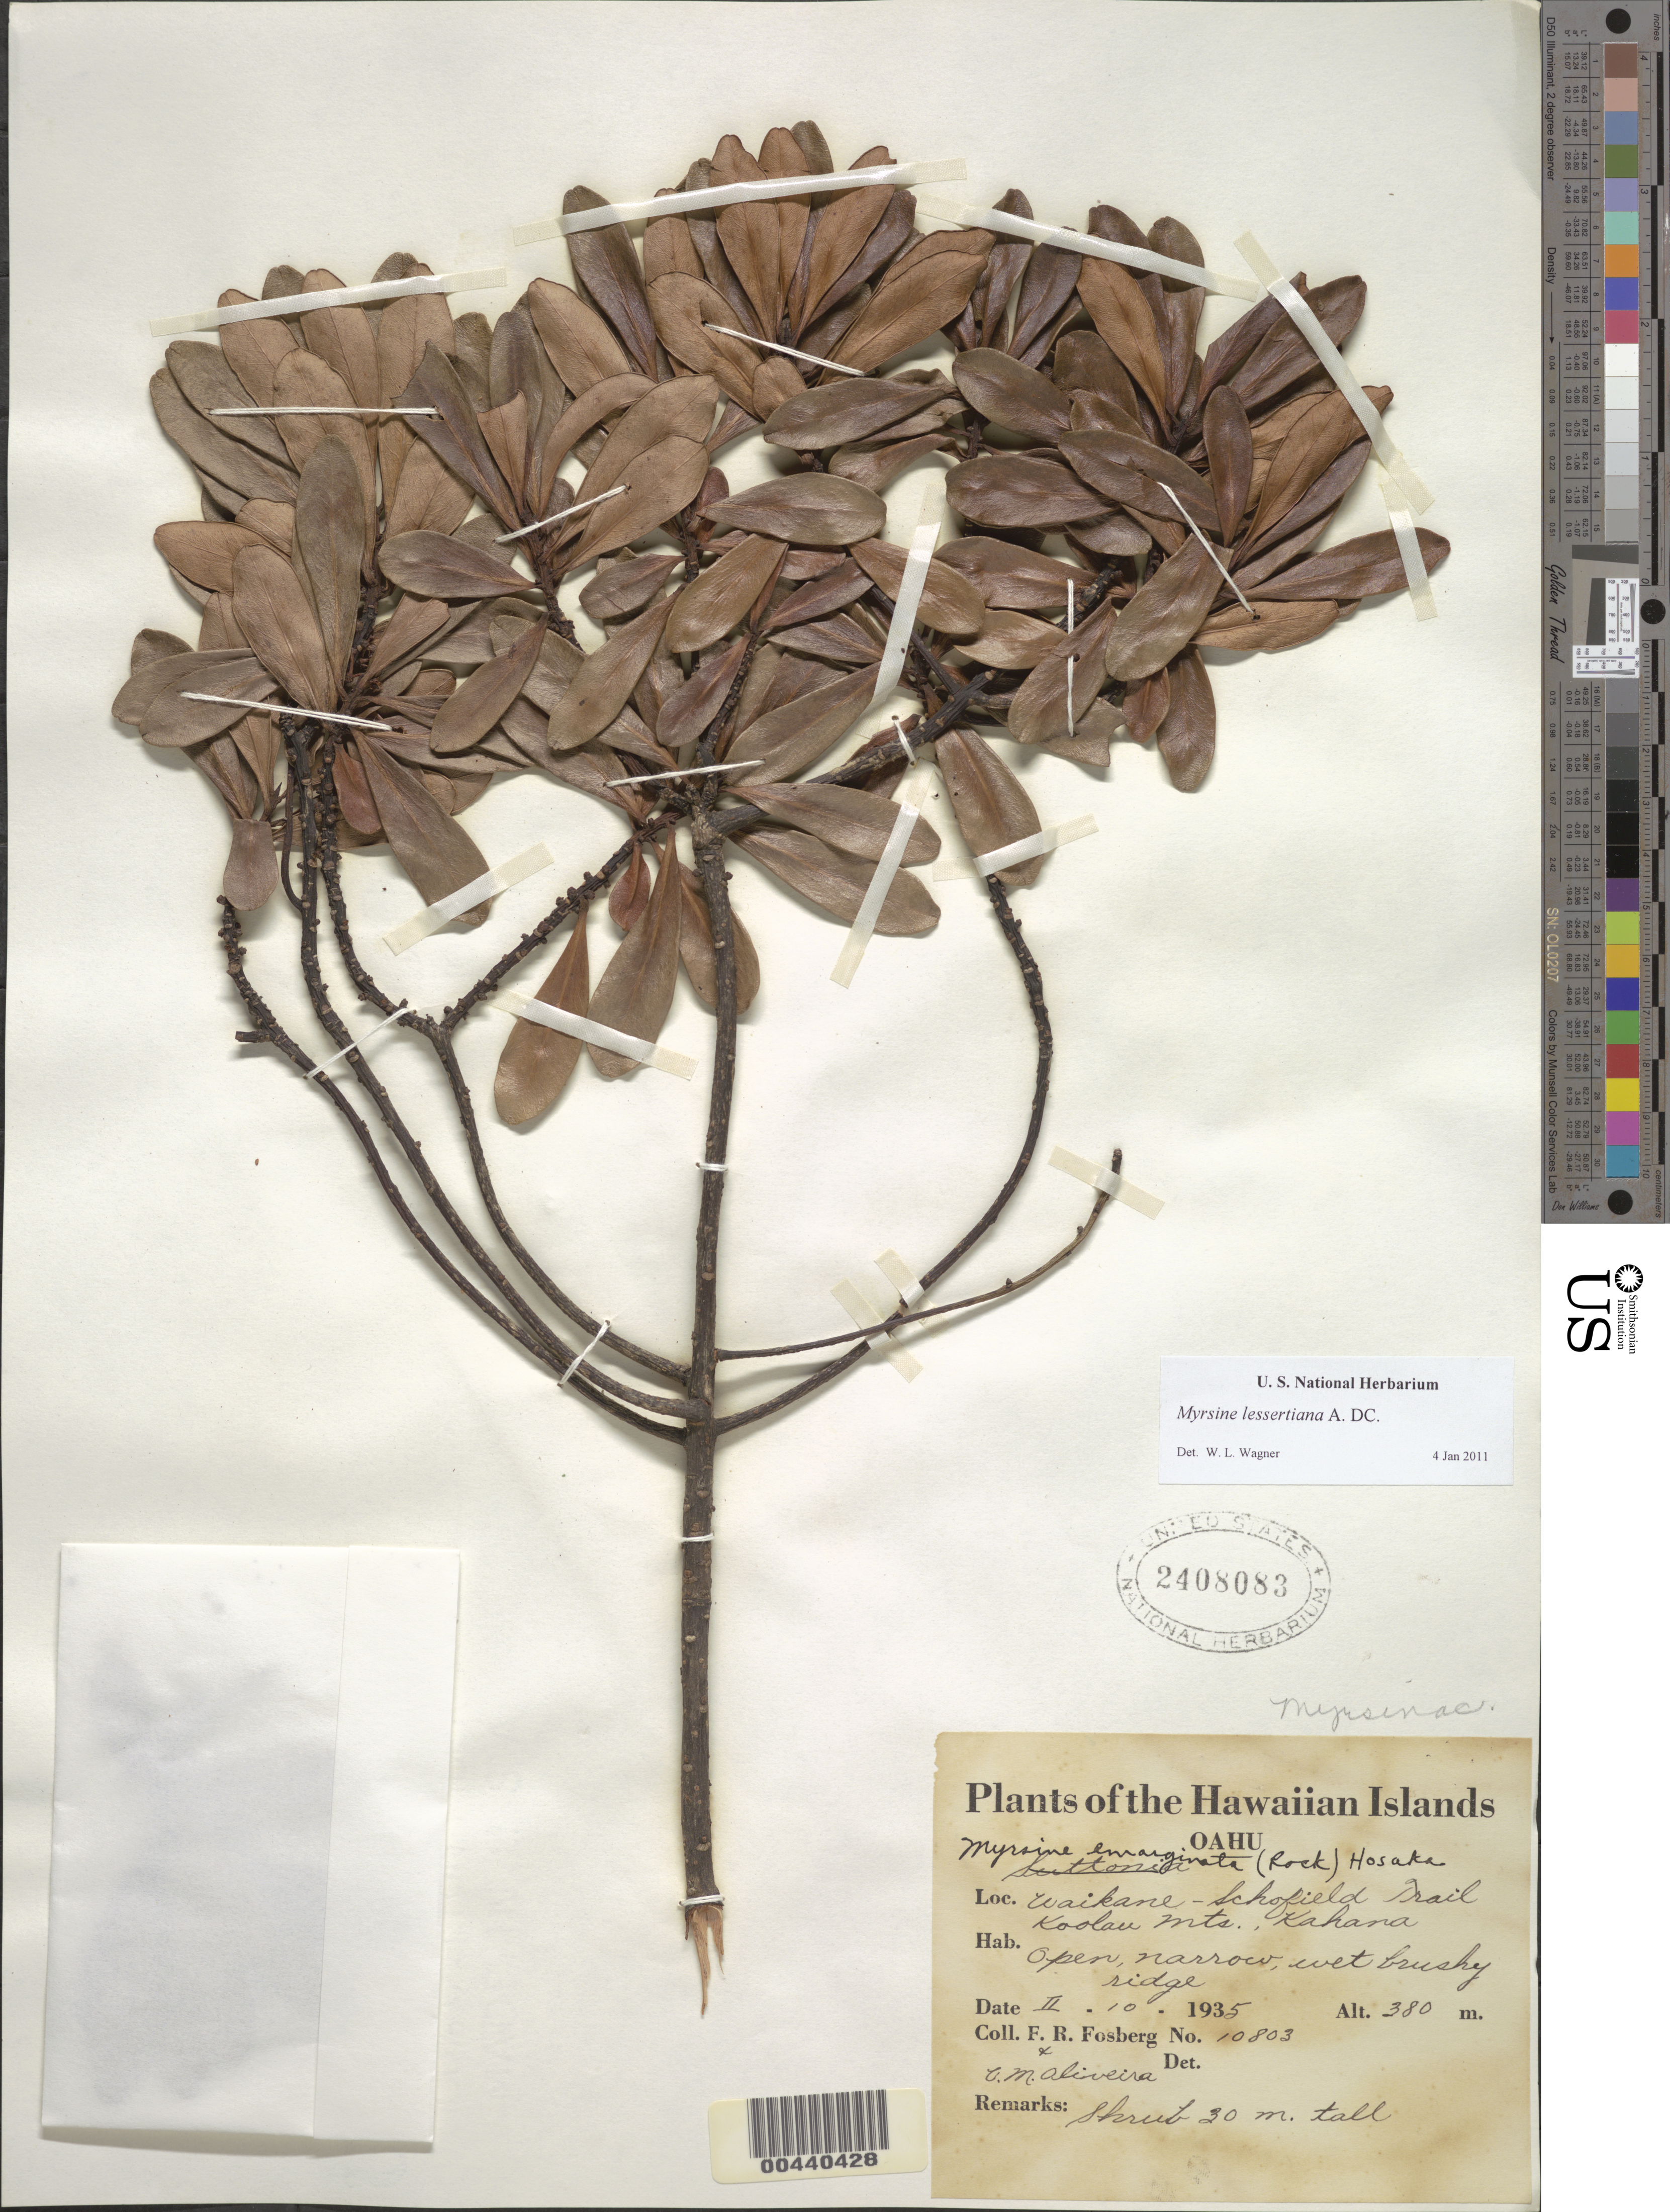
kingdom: Plantae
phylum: Tracheophyta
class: Magnoliopsida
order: Ericales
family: Primulaceae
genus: Myrsine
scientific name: Myrsine lessertiana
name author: A. DC.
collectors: F. R. Fosberg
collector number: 10803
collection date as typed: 10 Feb 1935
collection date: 1935-02-10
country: United States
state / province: Hawaii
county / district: Honolulu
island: Oahu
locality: Waikane-Schofield Trail, Koolau Mts., Kahana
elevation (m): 380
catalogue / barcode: US 2408083